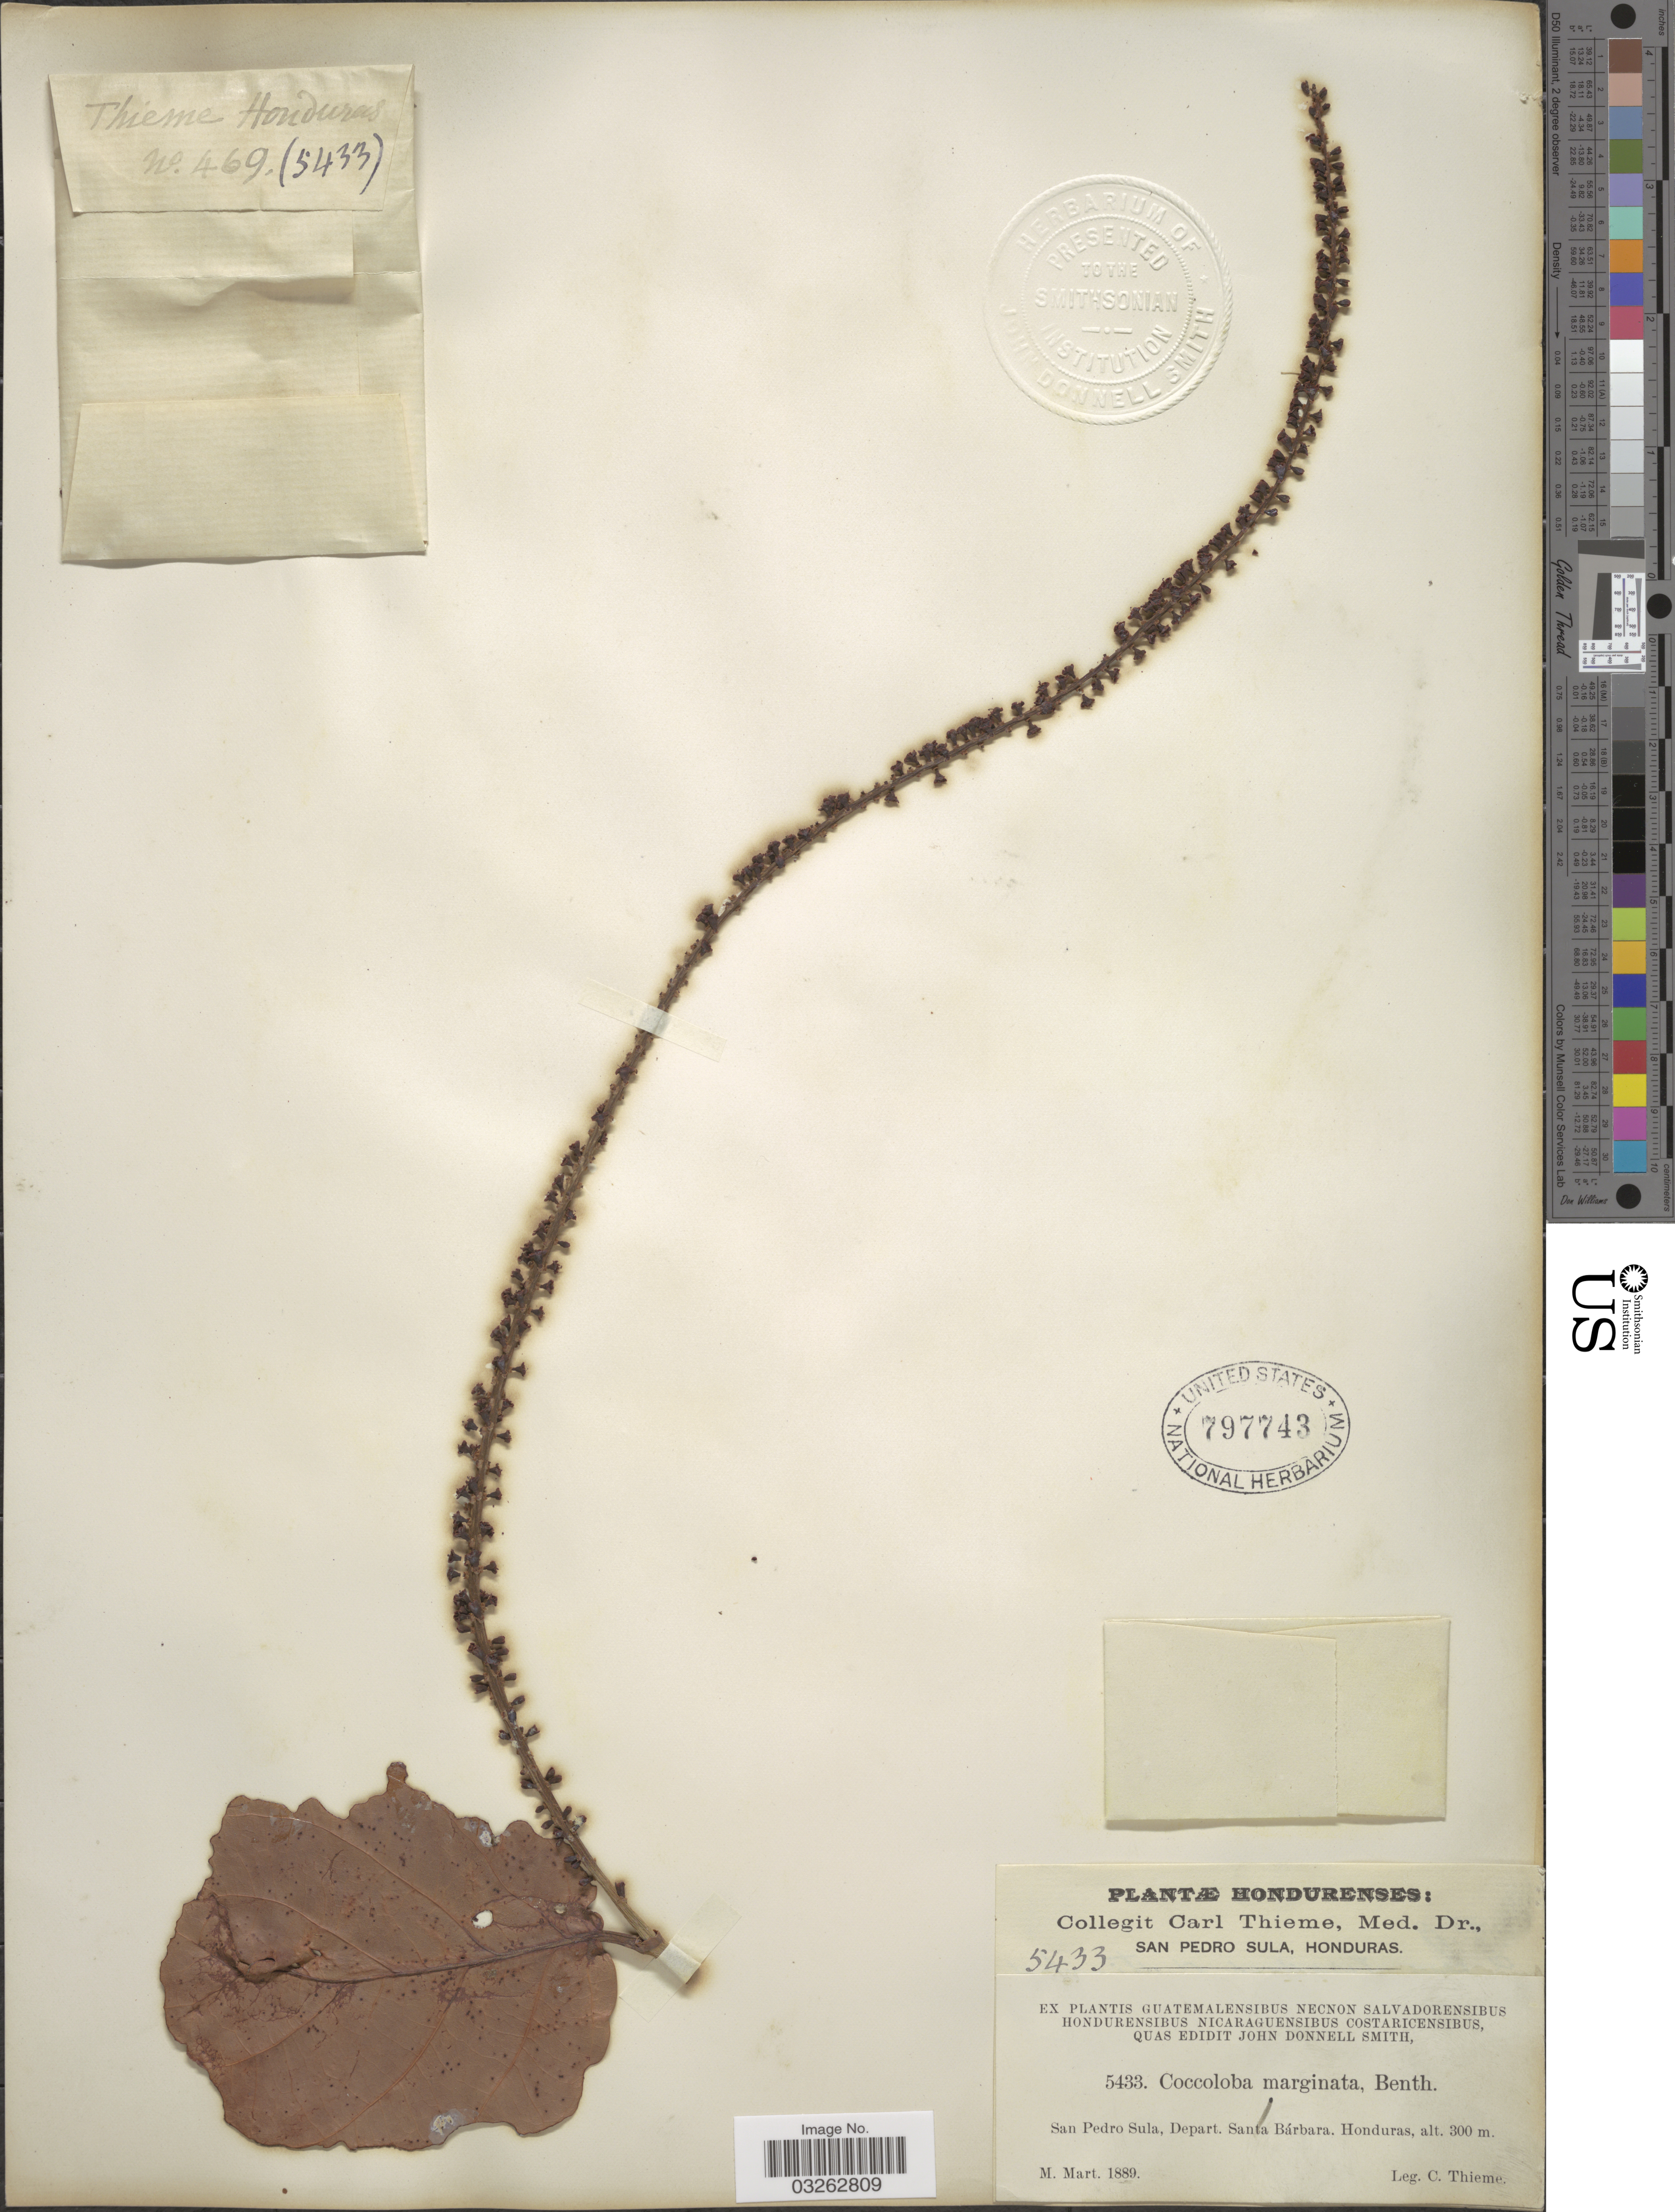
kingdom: Plantae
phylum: Tracheophyta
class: Magnoliopsida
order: Caryophyllales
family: Polygonaceae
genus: Coccoloba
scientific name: Coccoloba hondurensis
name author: Lundell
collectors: C. Thieme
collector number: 5433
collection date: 1889-03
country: Honduras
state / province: Santa Bárbara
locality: San Pedro Sula, Depart. Santa Bárbara.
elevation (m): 300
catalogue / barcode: US 797743